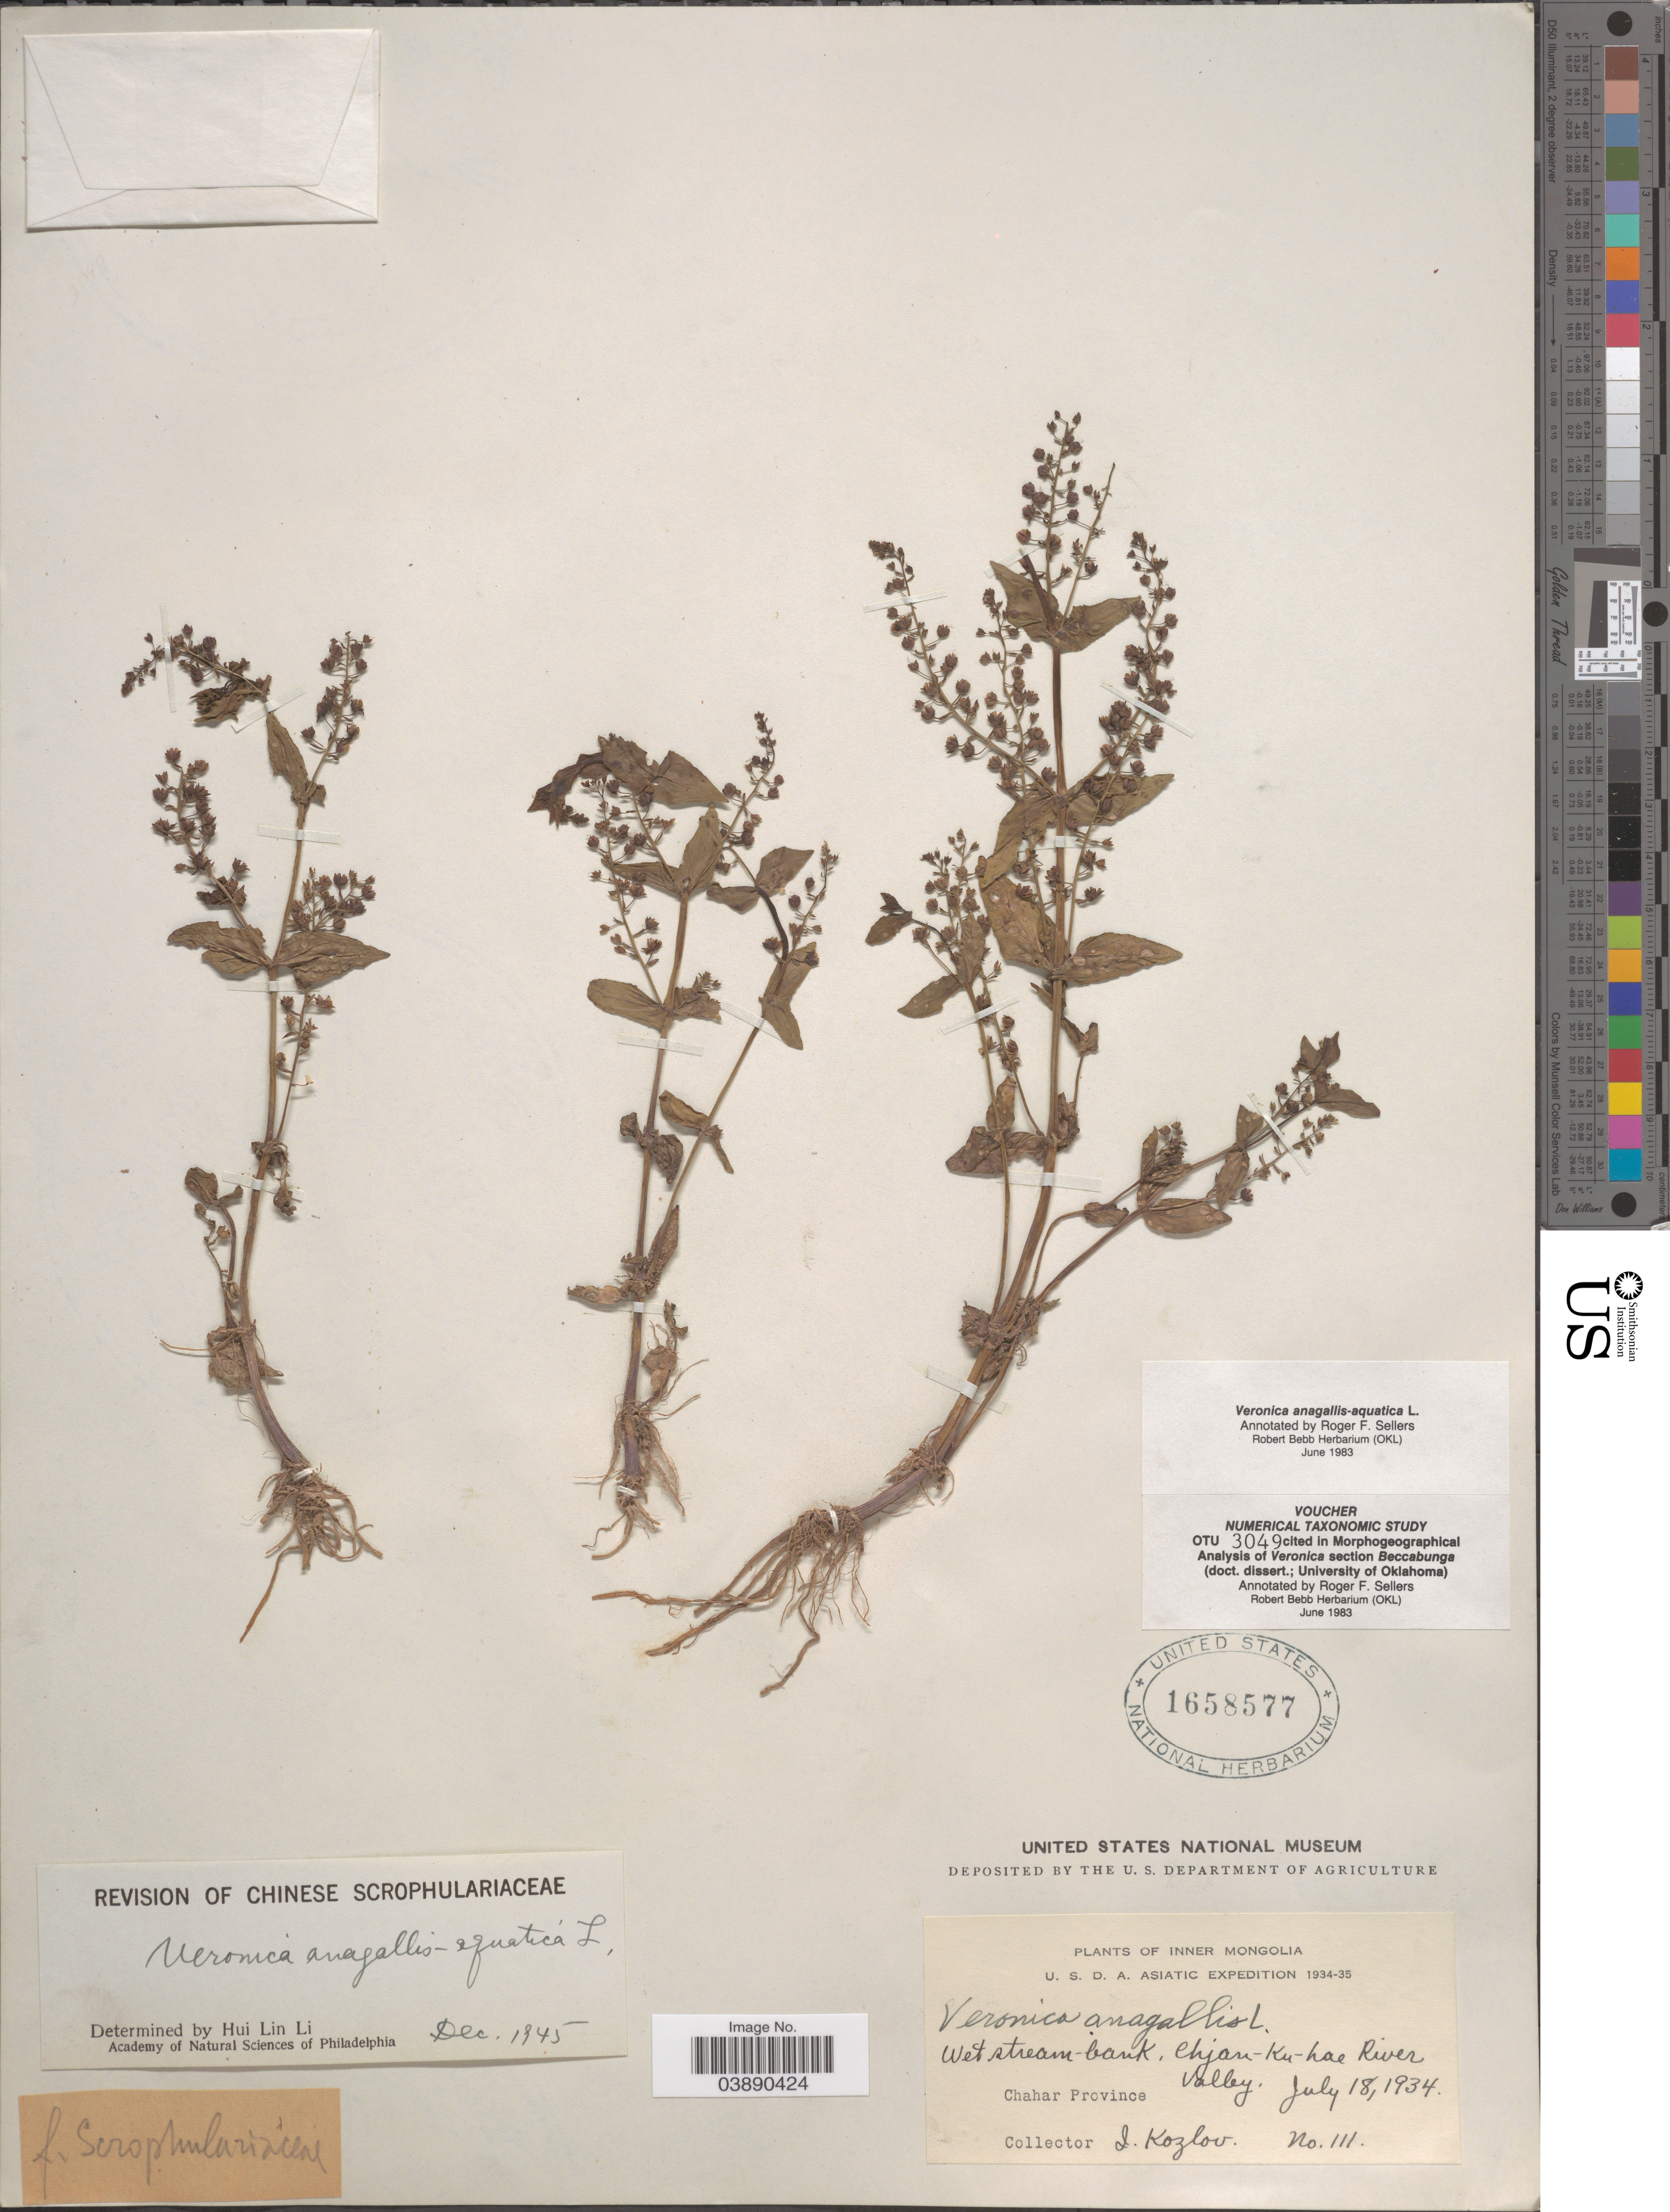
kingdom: Plantae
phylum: Tracheophyta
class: Magnoliopsida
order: Lamiales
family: Plantaginaceae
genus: Veronica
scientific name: Veronica undulata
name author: Wall.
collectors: I. Kozlov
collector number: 111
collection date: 1934-07-18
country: China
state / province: Nei Monggol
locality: Inner Mongolia. Chjan-Ku-hae River Valley. Chahar Province.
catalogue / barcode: US 1658577